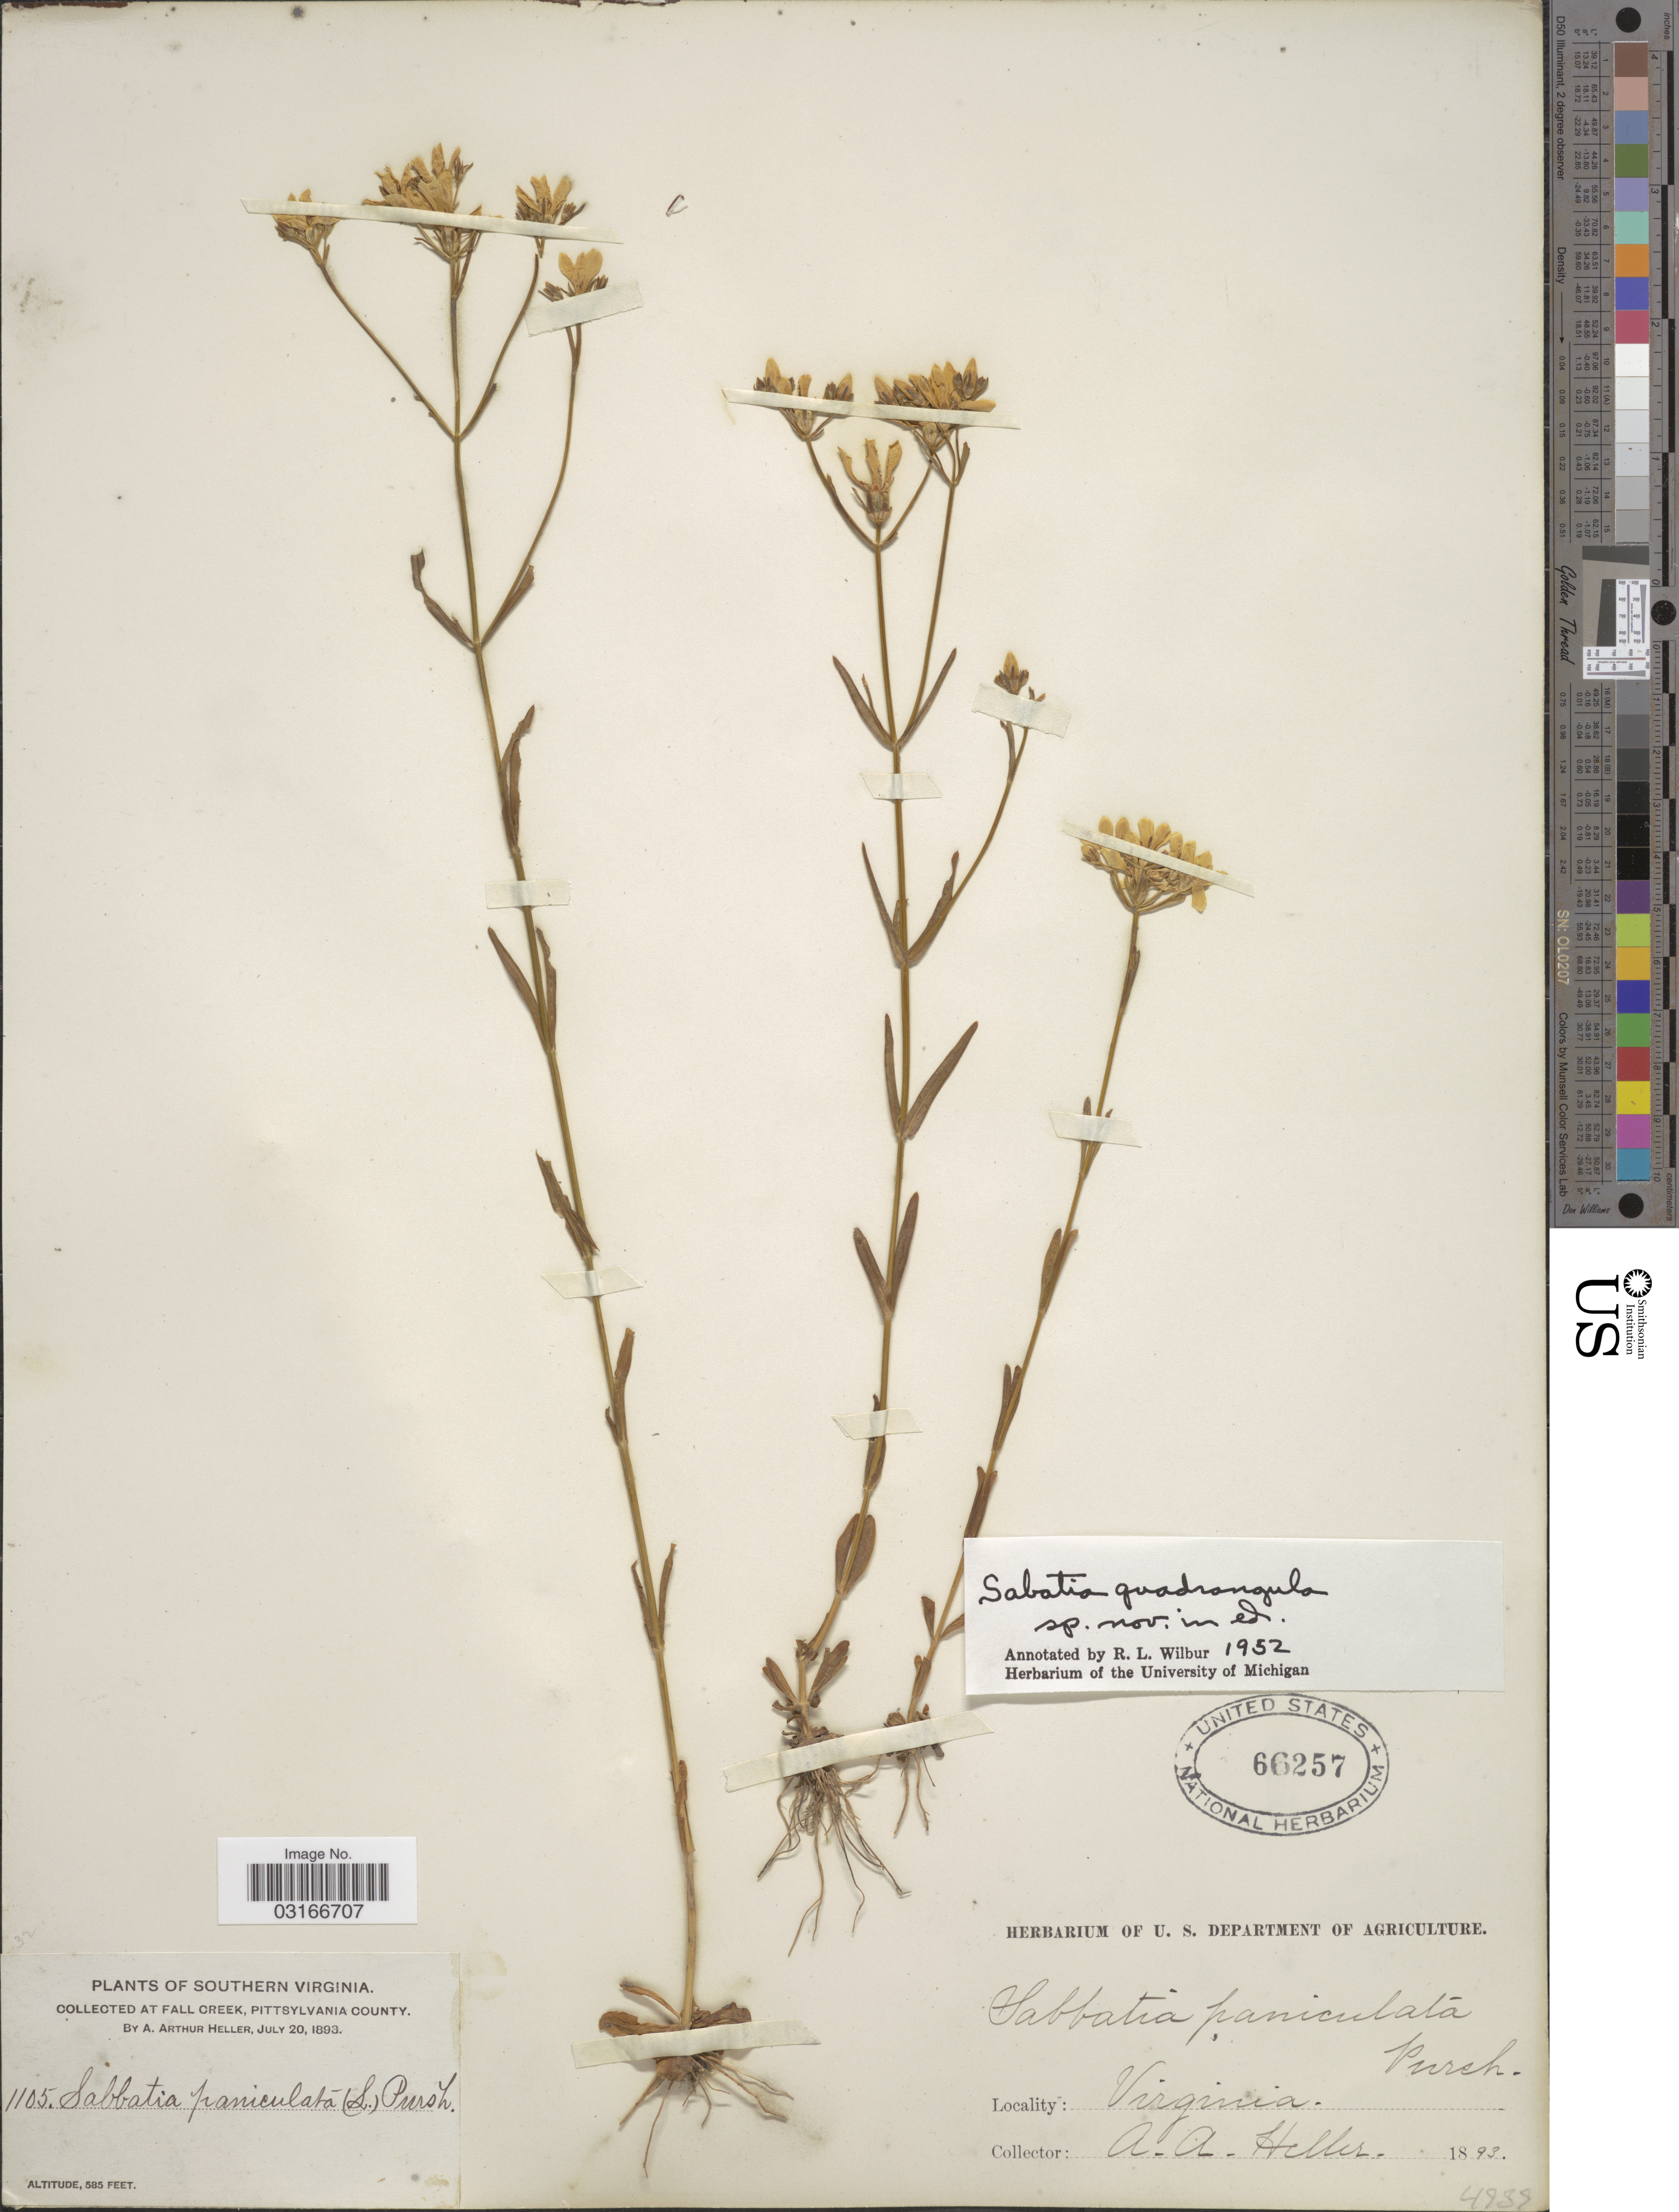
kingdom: Plantae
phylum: Tracheophyta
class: Magnoliopsida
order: Gentianales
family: Gentianaceae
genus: Sabatia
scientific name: Sabatia quadrangula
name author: Wilbur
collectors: A. A. Heller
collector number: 1105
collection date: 1893-07-20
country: United States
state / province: Virginia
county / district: Pittsylvania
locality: Southern Virginia. At Fall Creek, Pittsylvania County.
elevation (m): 178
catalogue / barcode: US 66257